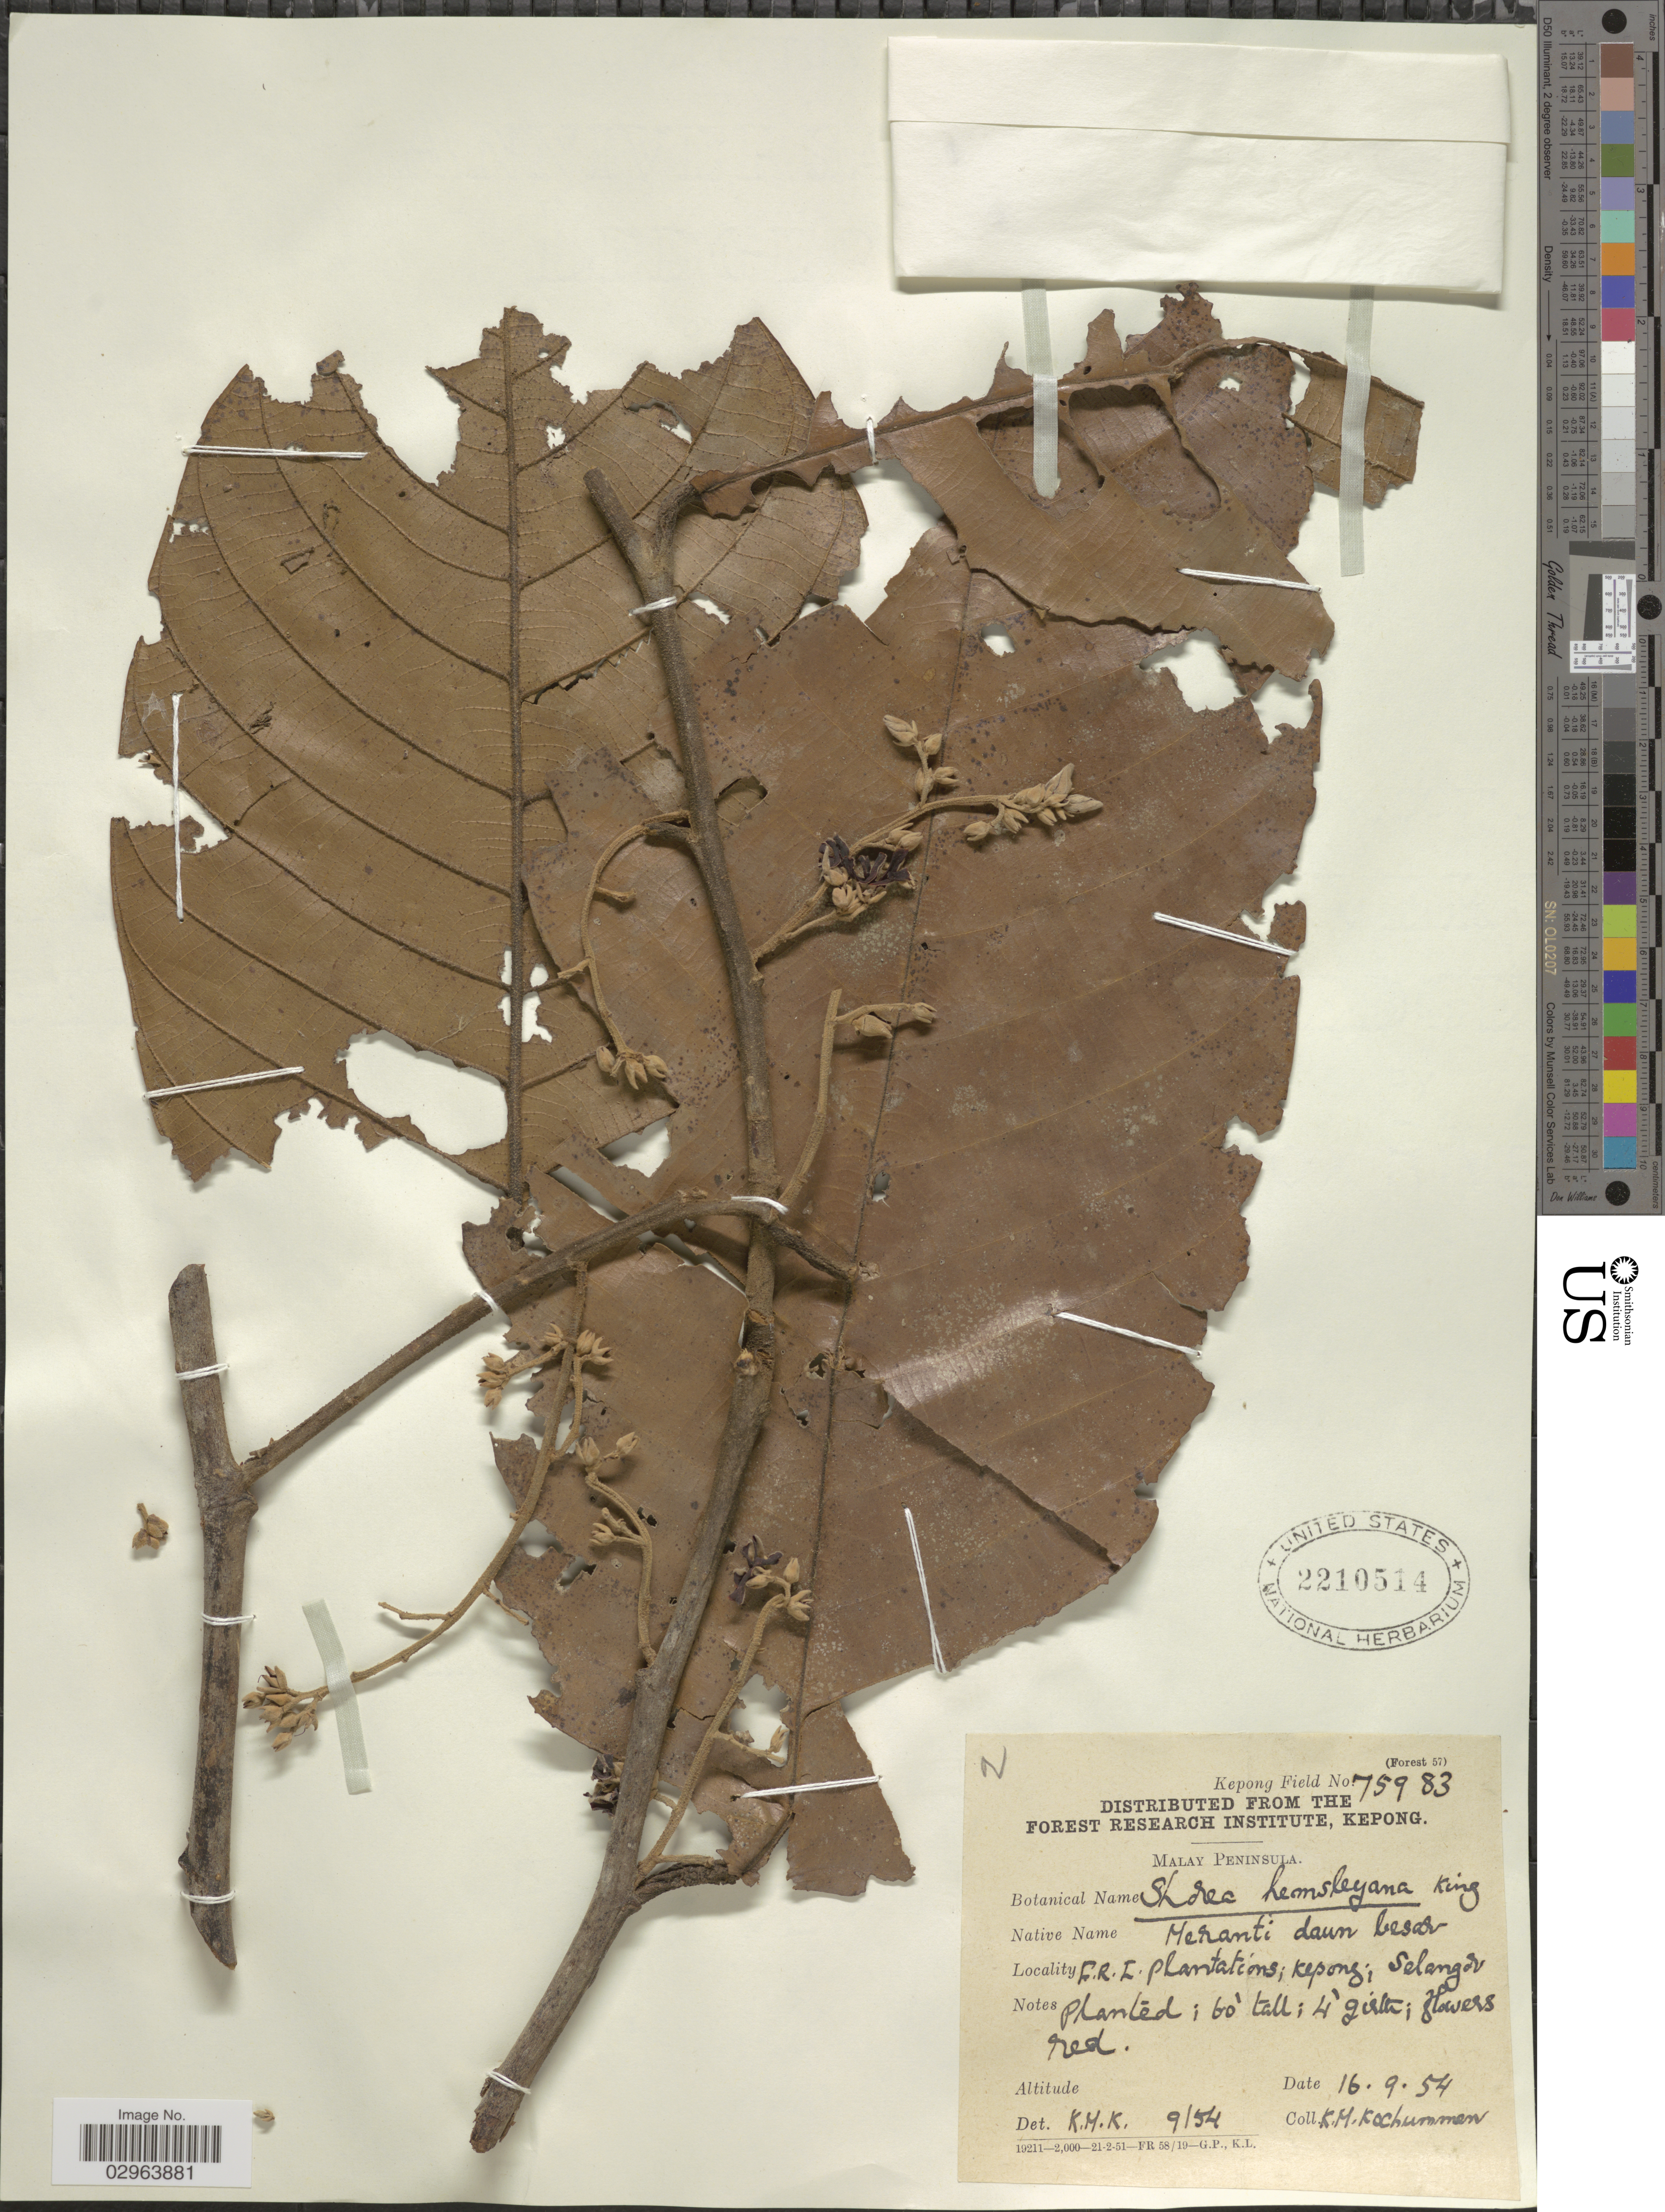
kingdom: Plantae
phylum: Tracheophyta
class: Magnoliopsida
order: Malvales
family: Dipterocarpaceae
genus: Rubroshorea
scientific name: Rubroshorea hemsleyana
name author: (King) P.S. Ashton & J. Heck.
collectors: K. Kochummen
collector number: Kepong Field 75983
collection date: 1954-09-16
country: Malaysia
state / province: Selangor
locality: Malay Peninsula, F.R.I. plantations; Kepong.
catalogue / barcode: US 2210514